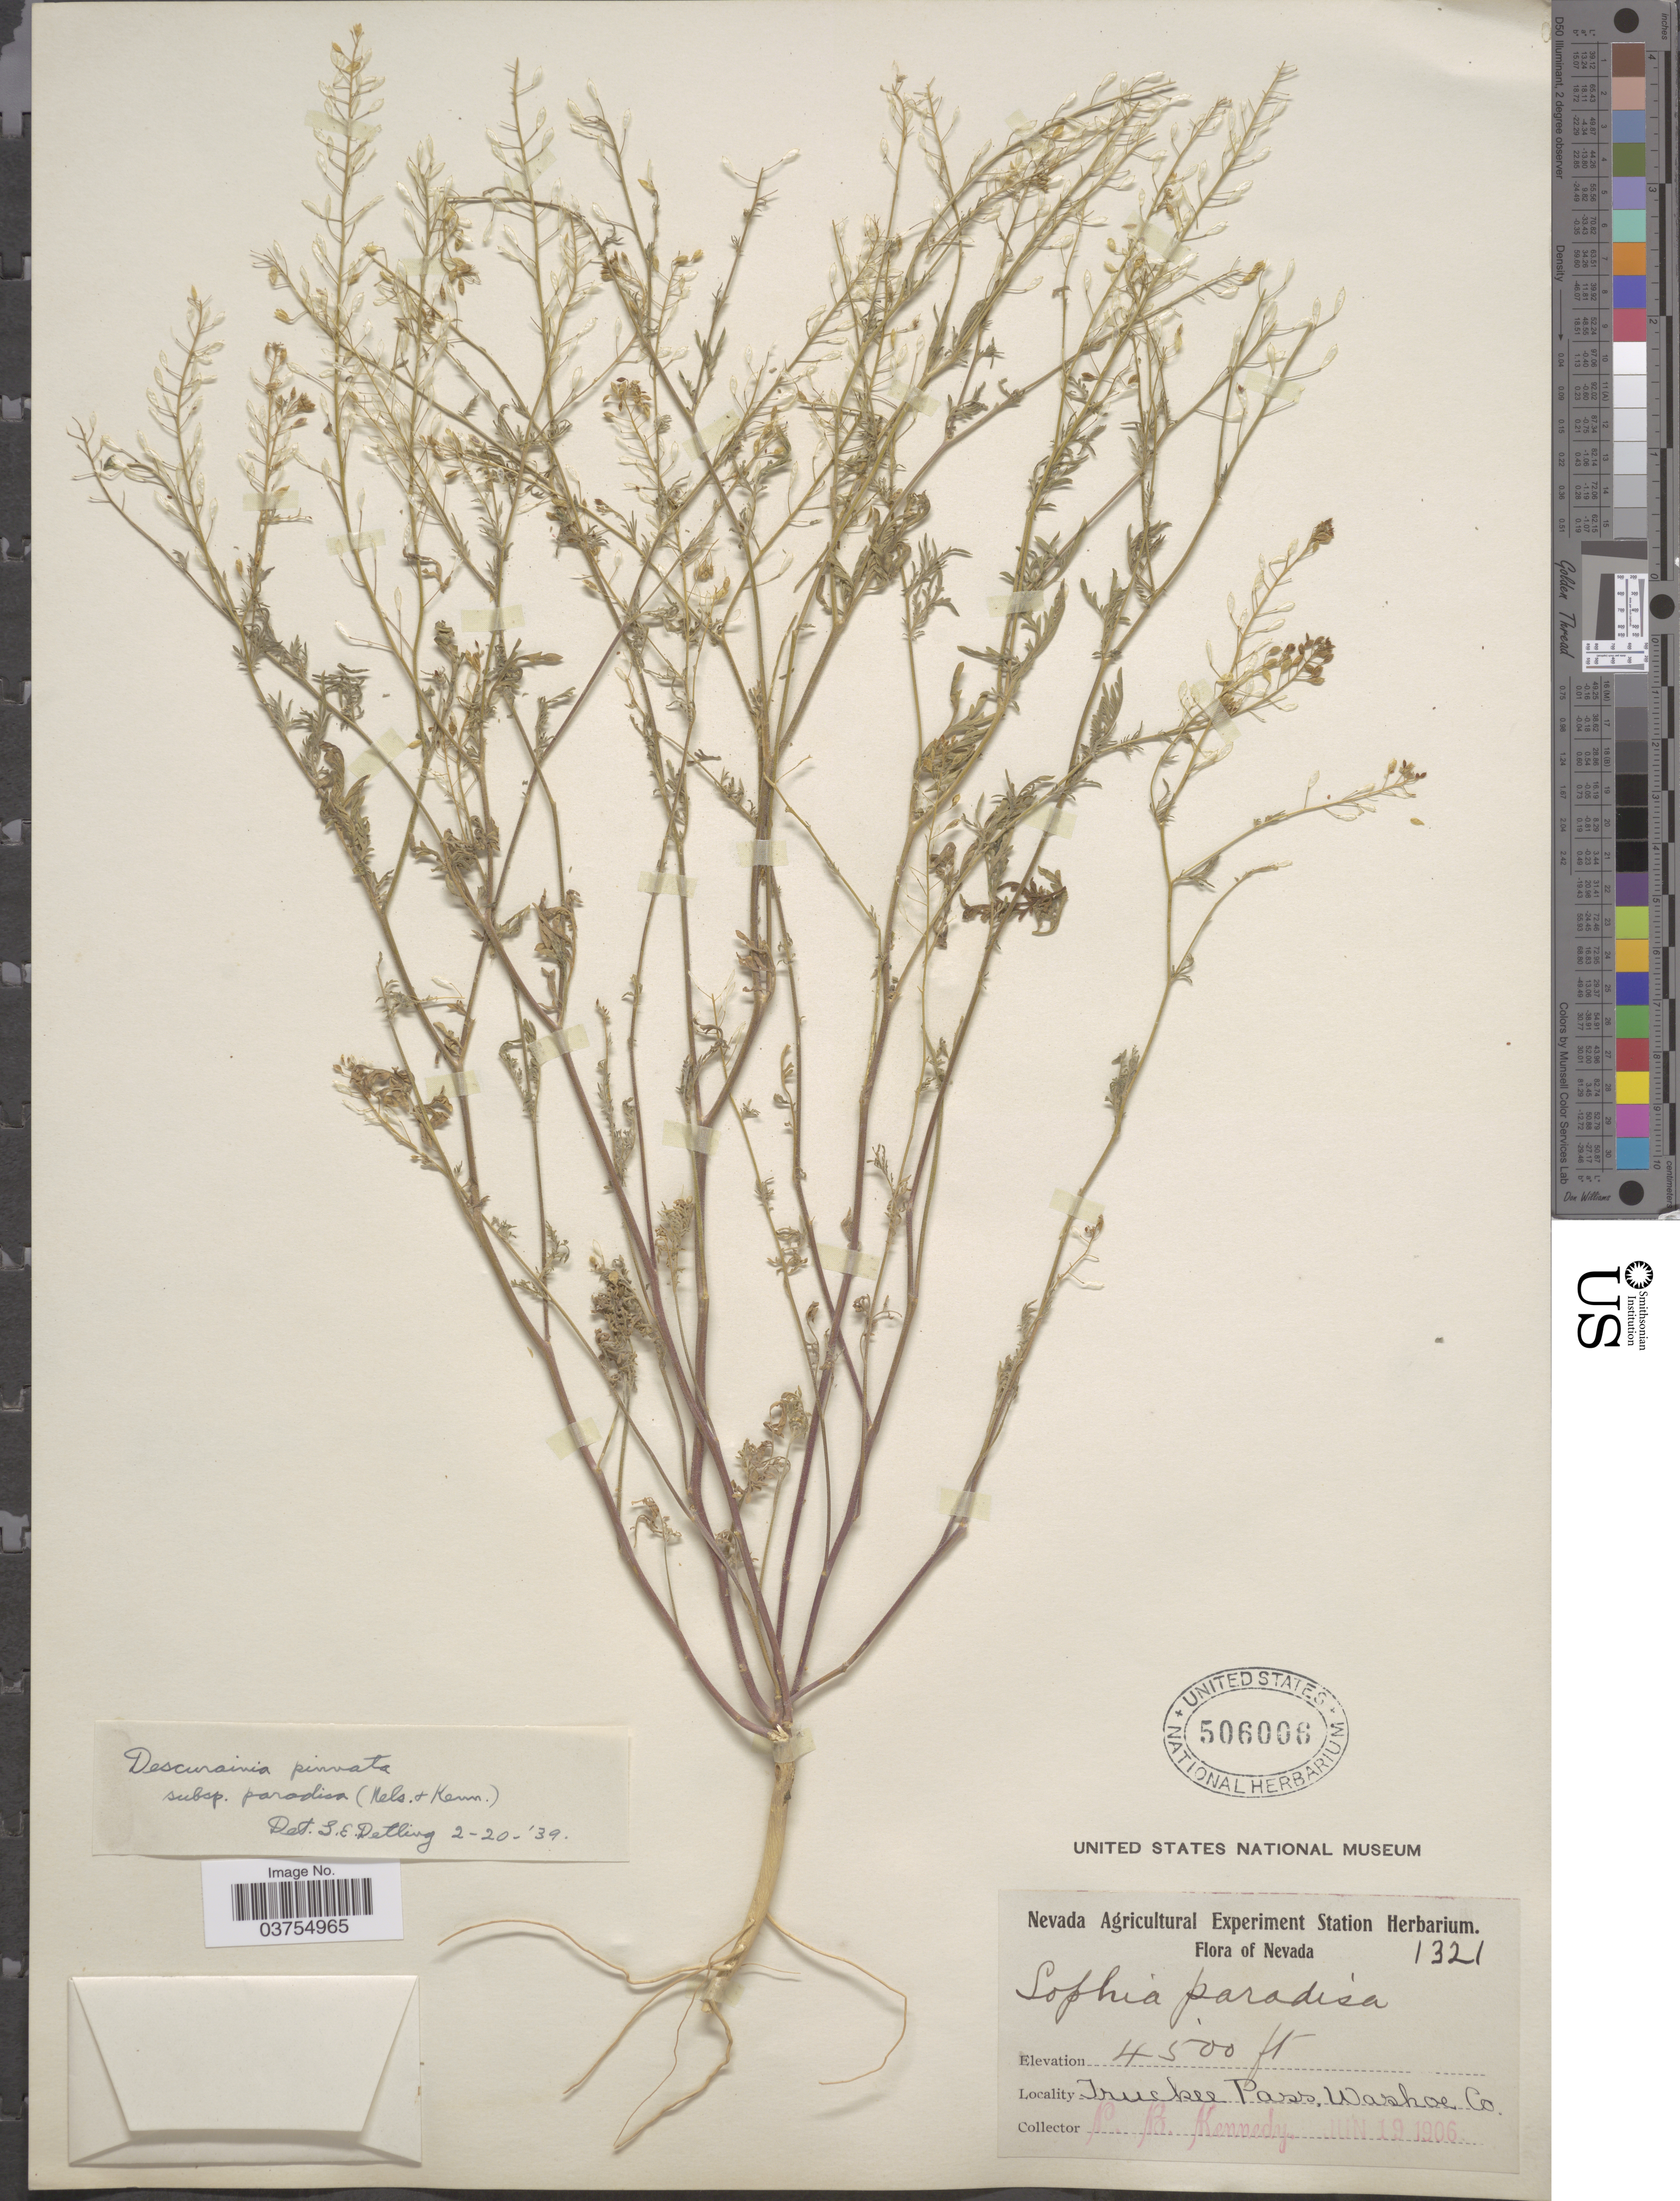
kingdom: Plantae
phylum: Tracheophyta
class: Magnoliopsida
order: Brassicales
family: Brassicaceae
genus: Descurainia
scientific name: Descurainia pinnata subsp. paradisa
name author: (A. Nelson & P.B. Kenn.) Detling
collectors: P. B. Kennedy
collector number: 1321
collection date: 1906-06-19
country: United States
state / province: Nevada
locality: Truckee Pass, Washoe Co.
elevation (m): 1372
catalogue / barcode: US 506006